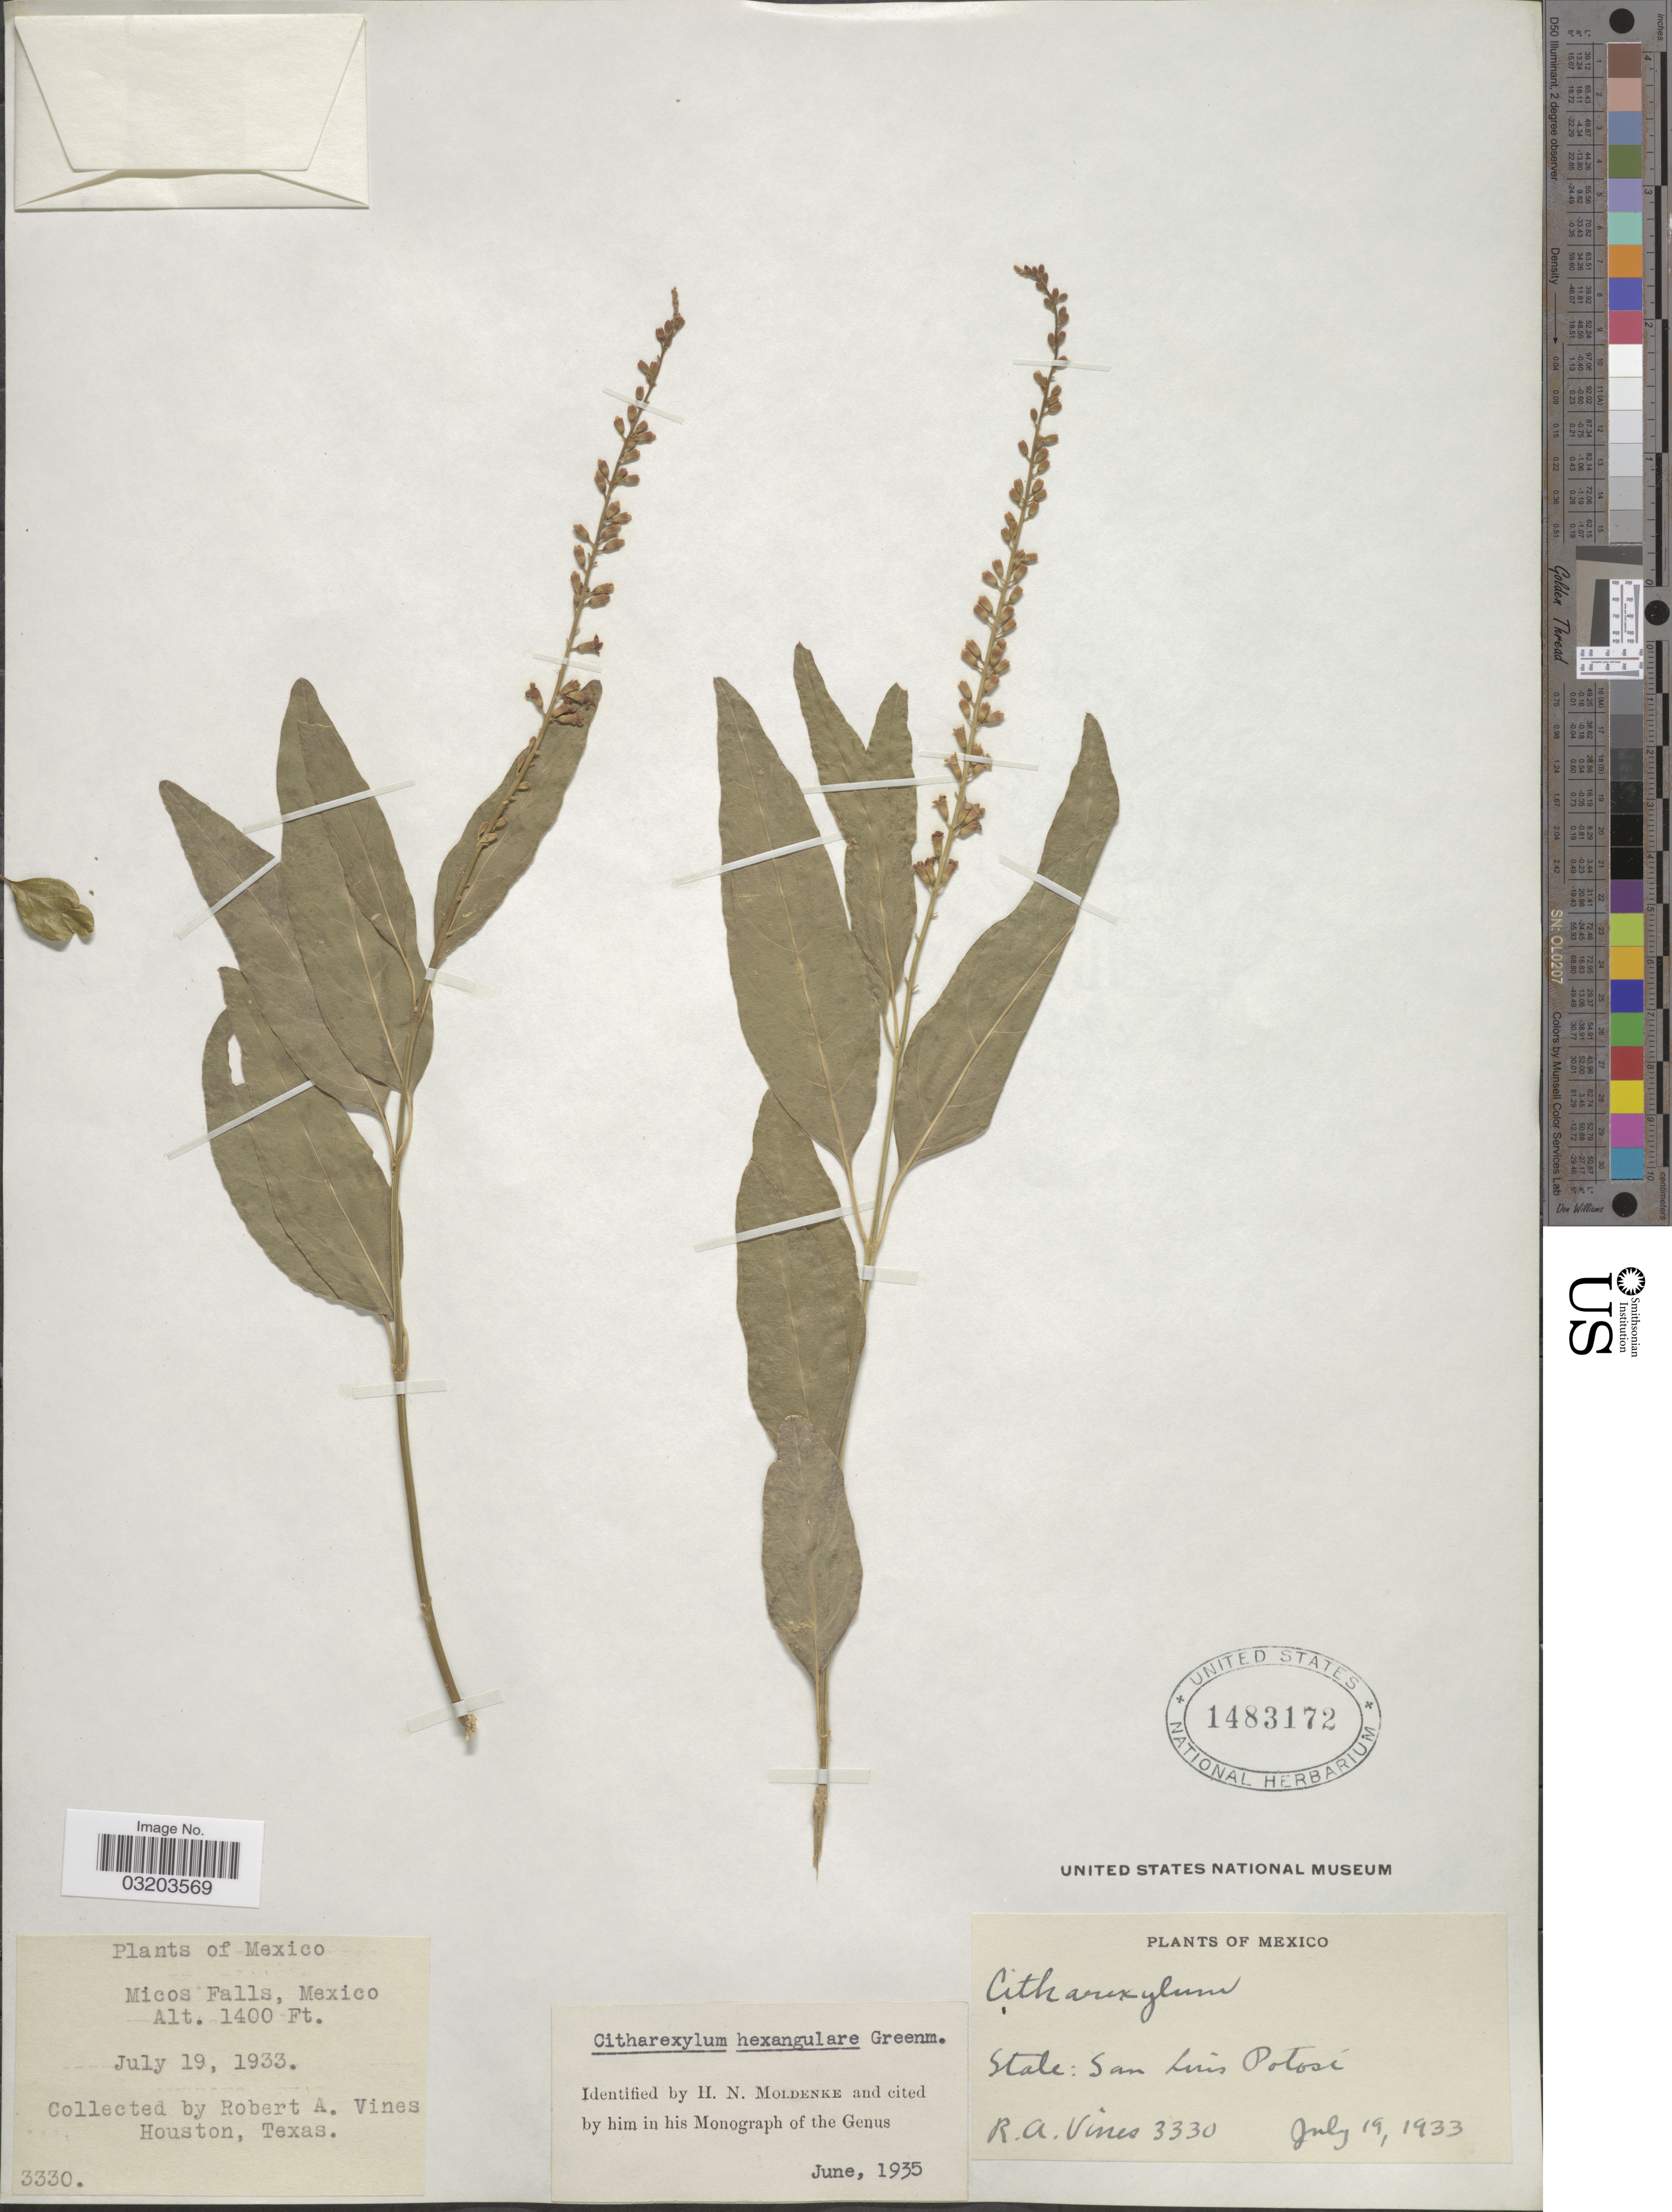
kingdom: Plantae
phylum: Tracheophyta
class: Magnoliopsida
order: Lamiales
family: Verbenaceae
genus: Citharexylum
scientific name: Citharexylum hexangulare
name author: Greenm.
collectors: R. Vines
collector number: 3330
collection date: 1933-07-19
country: Mexico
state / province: San Luis Potosí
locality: Micos Falls.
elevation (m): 427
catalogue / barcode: US 1483172